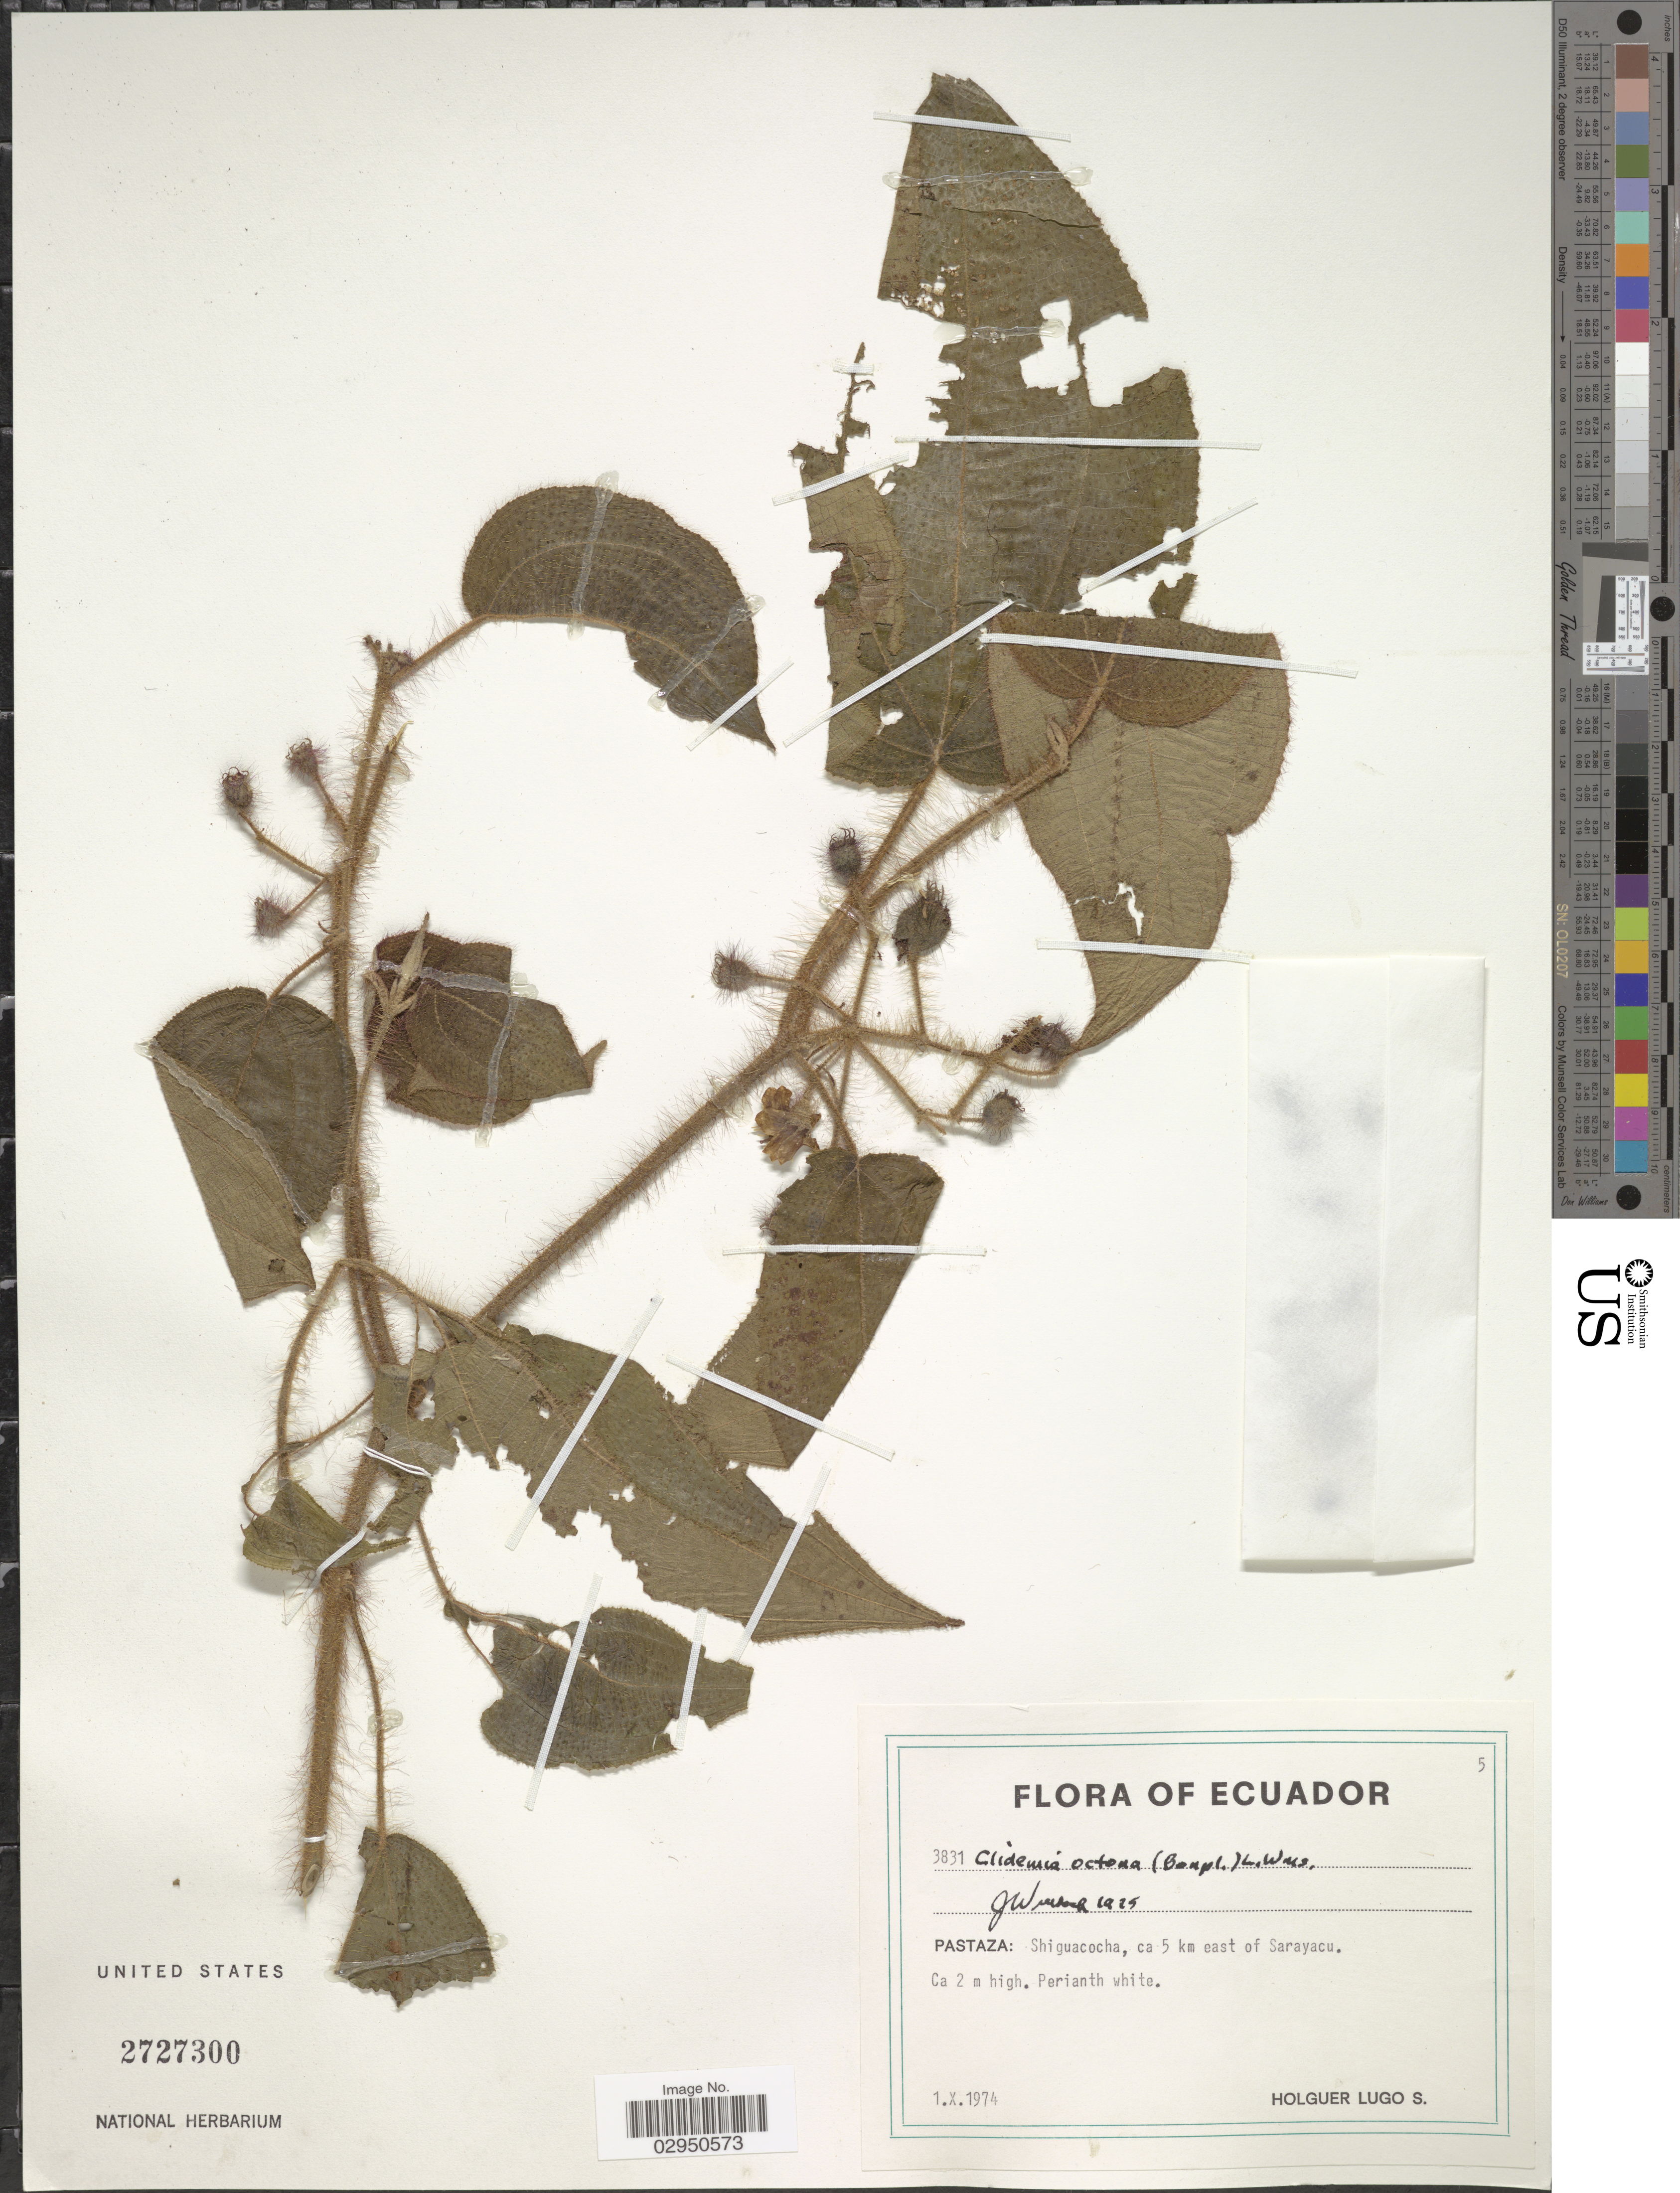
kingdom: Plantae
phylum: Tracheophyta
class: Magnoliopsida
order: Myrtales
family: Melastomataceae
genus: Clidemia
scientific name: Clidemia octona subsp. octona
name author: (Bonpl.) L.O. Williams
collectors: H. Lugo S.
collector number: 3831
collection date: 1974-10-01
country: Ecuador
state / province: Pastaza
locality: Shiguacocha, ca 5 km east of Sarayacu.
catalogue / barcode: US 2727300